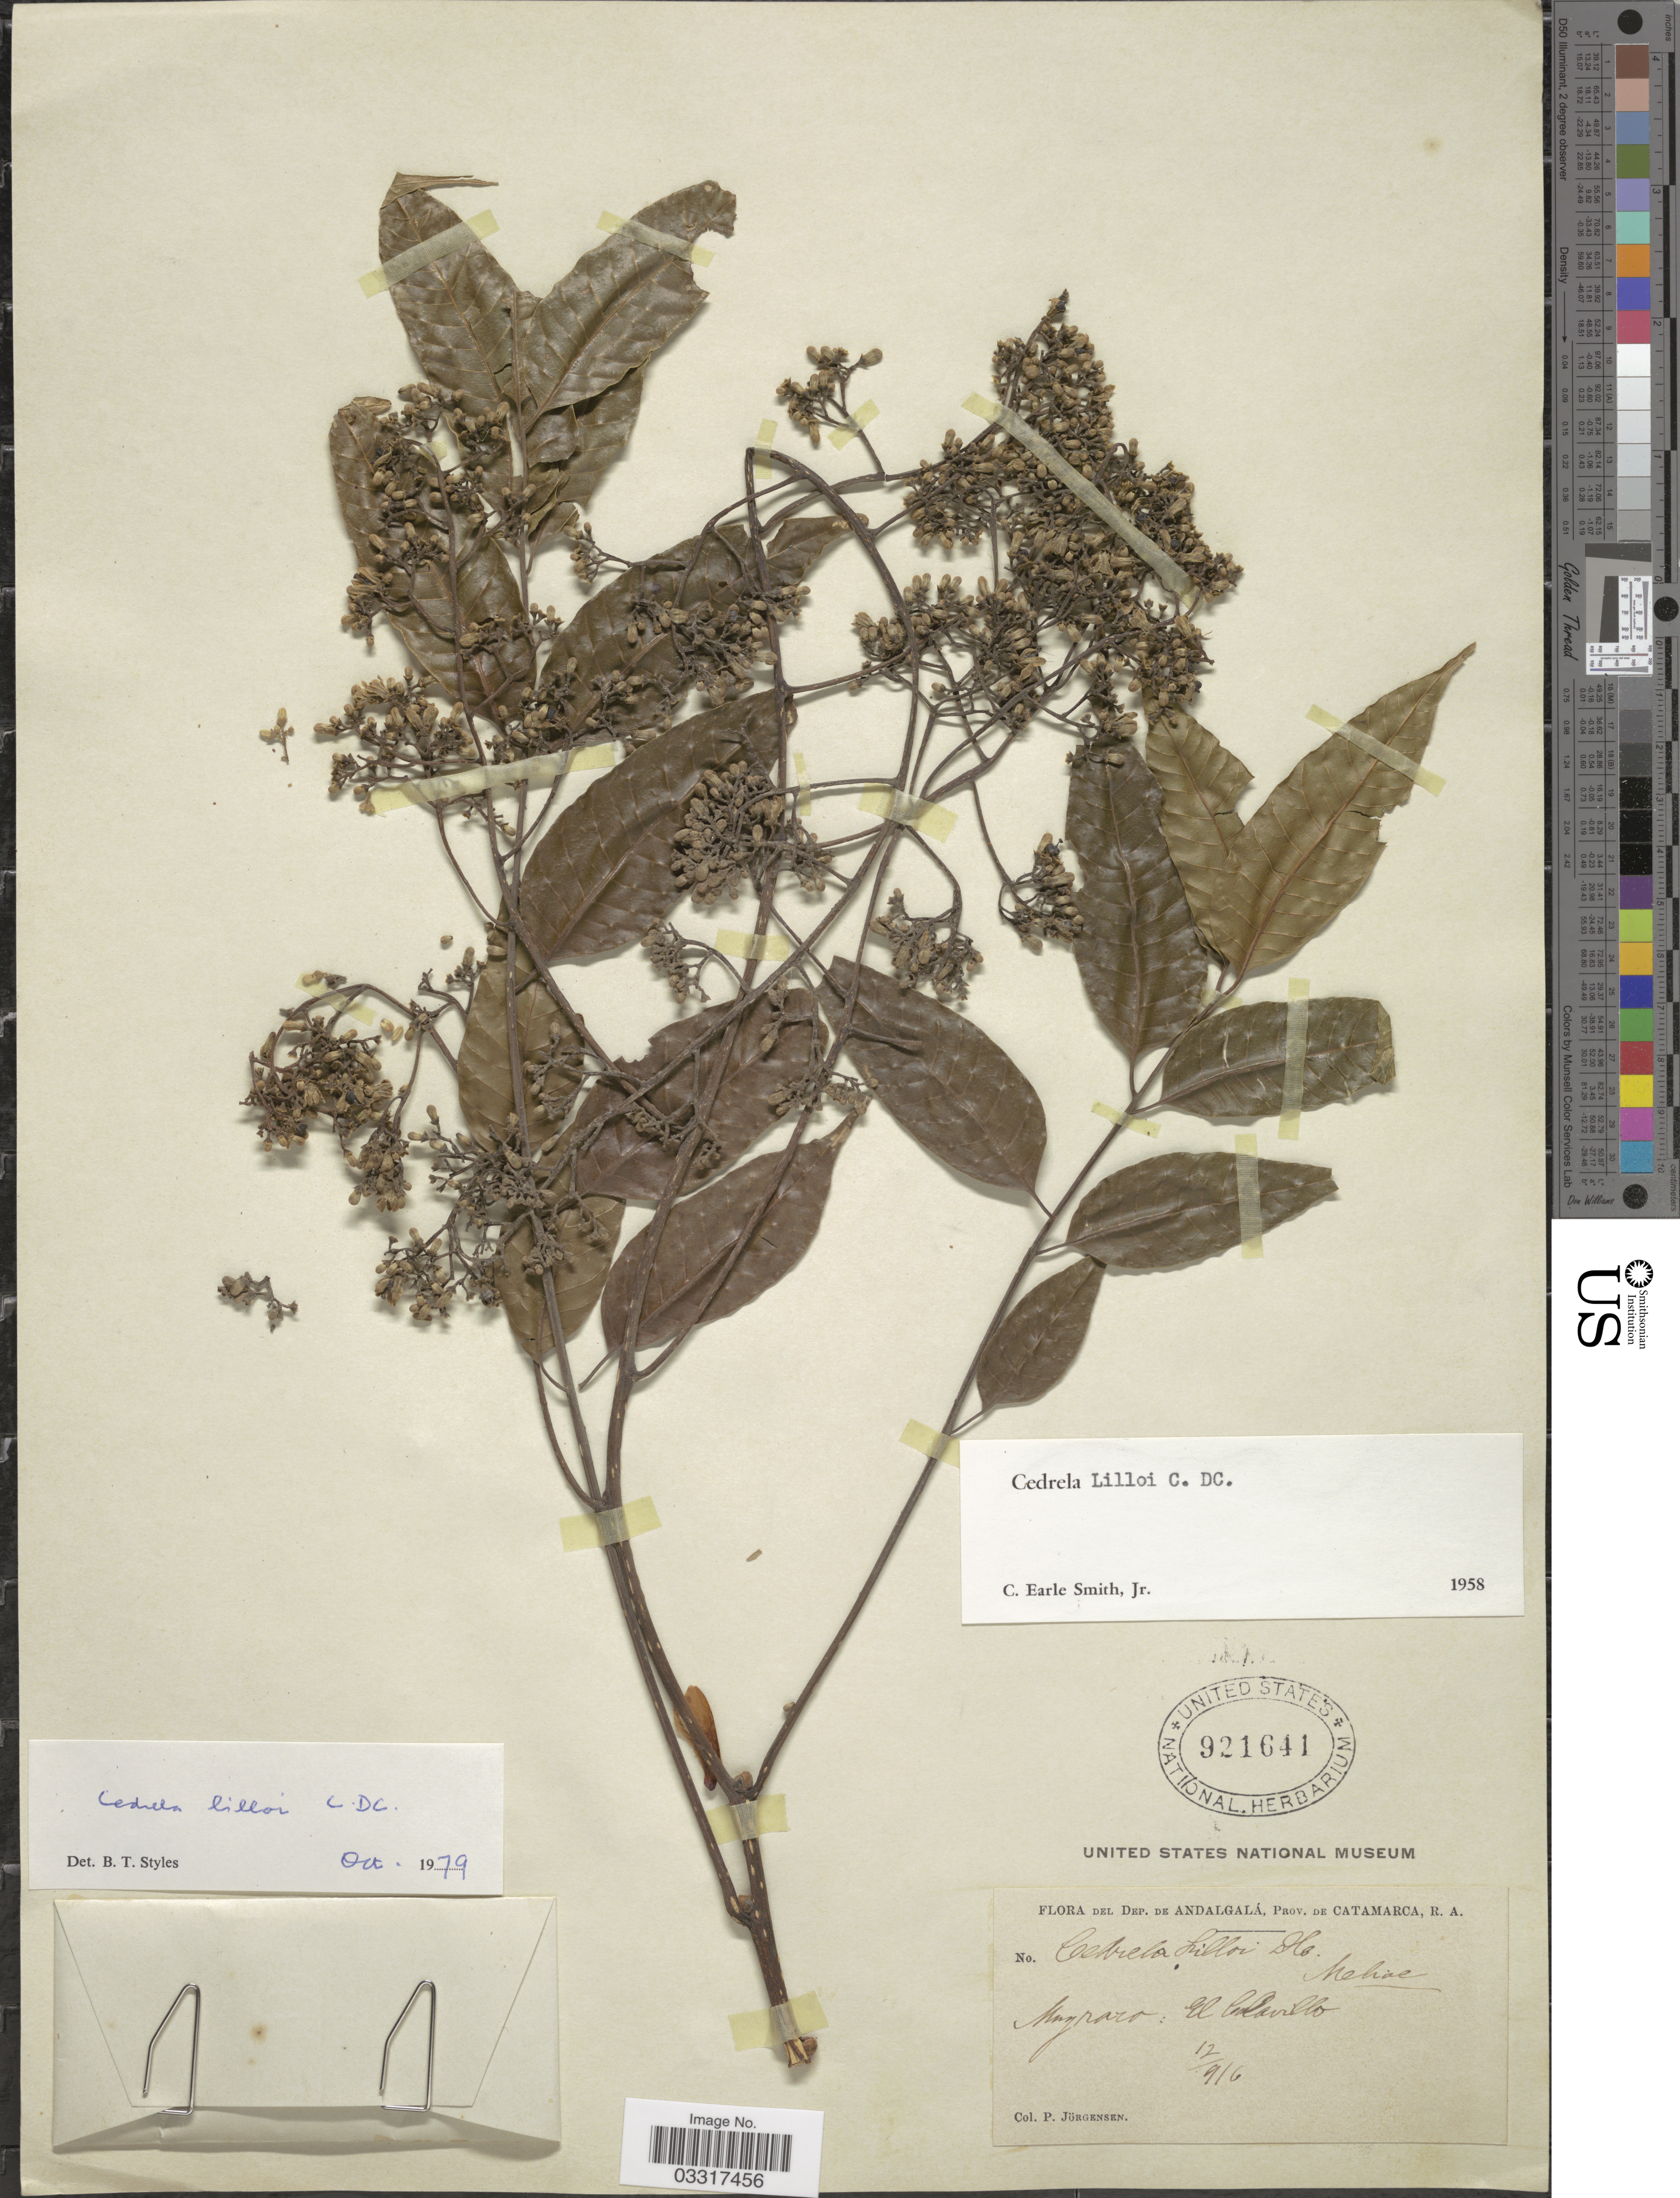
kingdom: Plantae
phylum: Tracheophyta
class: Magnoliopsida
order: Sapindales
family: Meliaceae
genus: Cedrela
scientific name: Cedrela lilloi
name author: C. DC.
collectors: P. Jörgensen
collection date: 1916-12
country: Argentina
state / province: Catamarca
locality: Dep. de Andalgalá. Muy raro. El Clavillo.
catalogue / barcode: US 921641